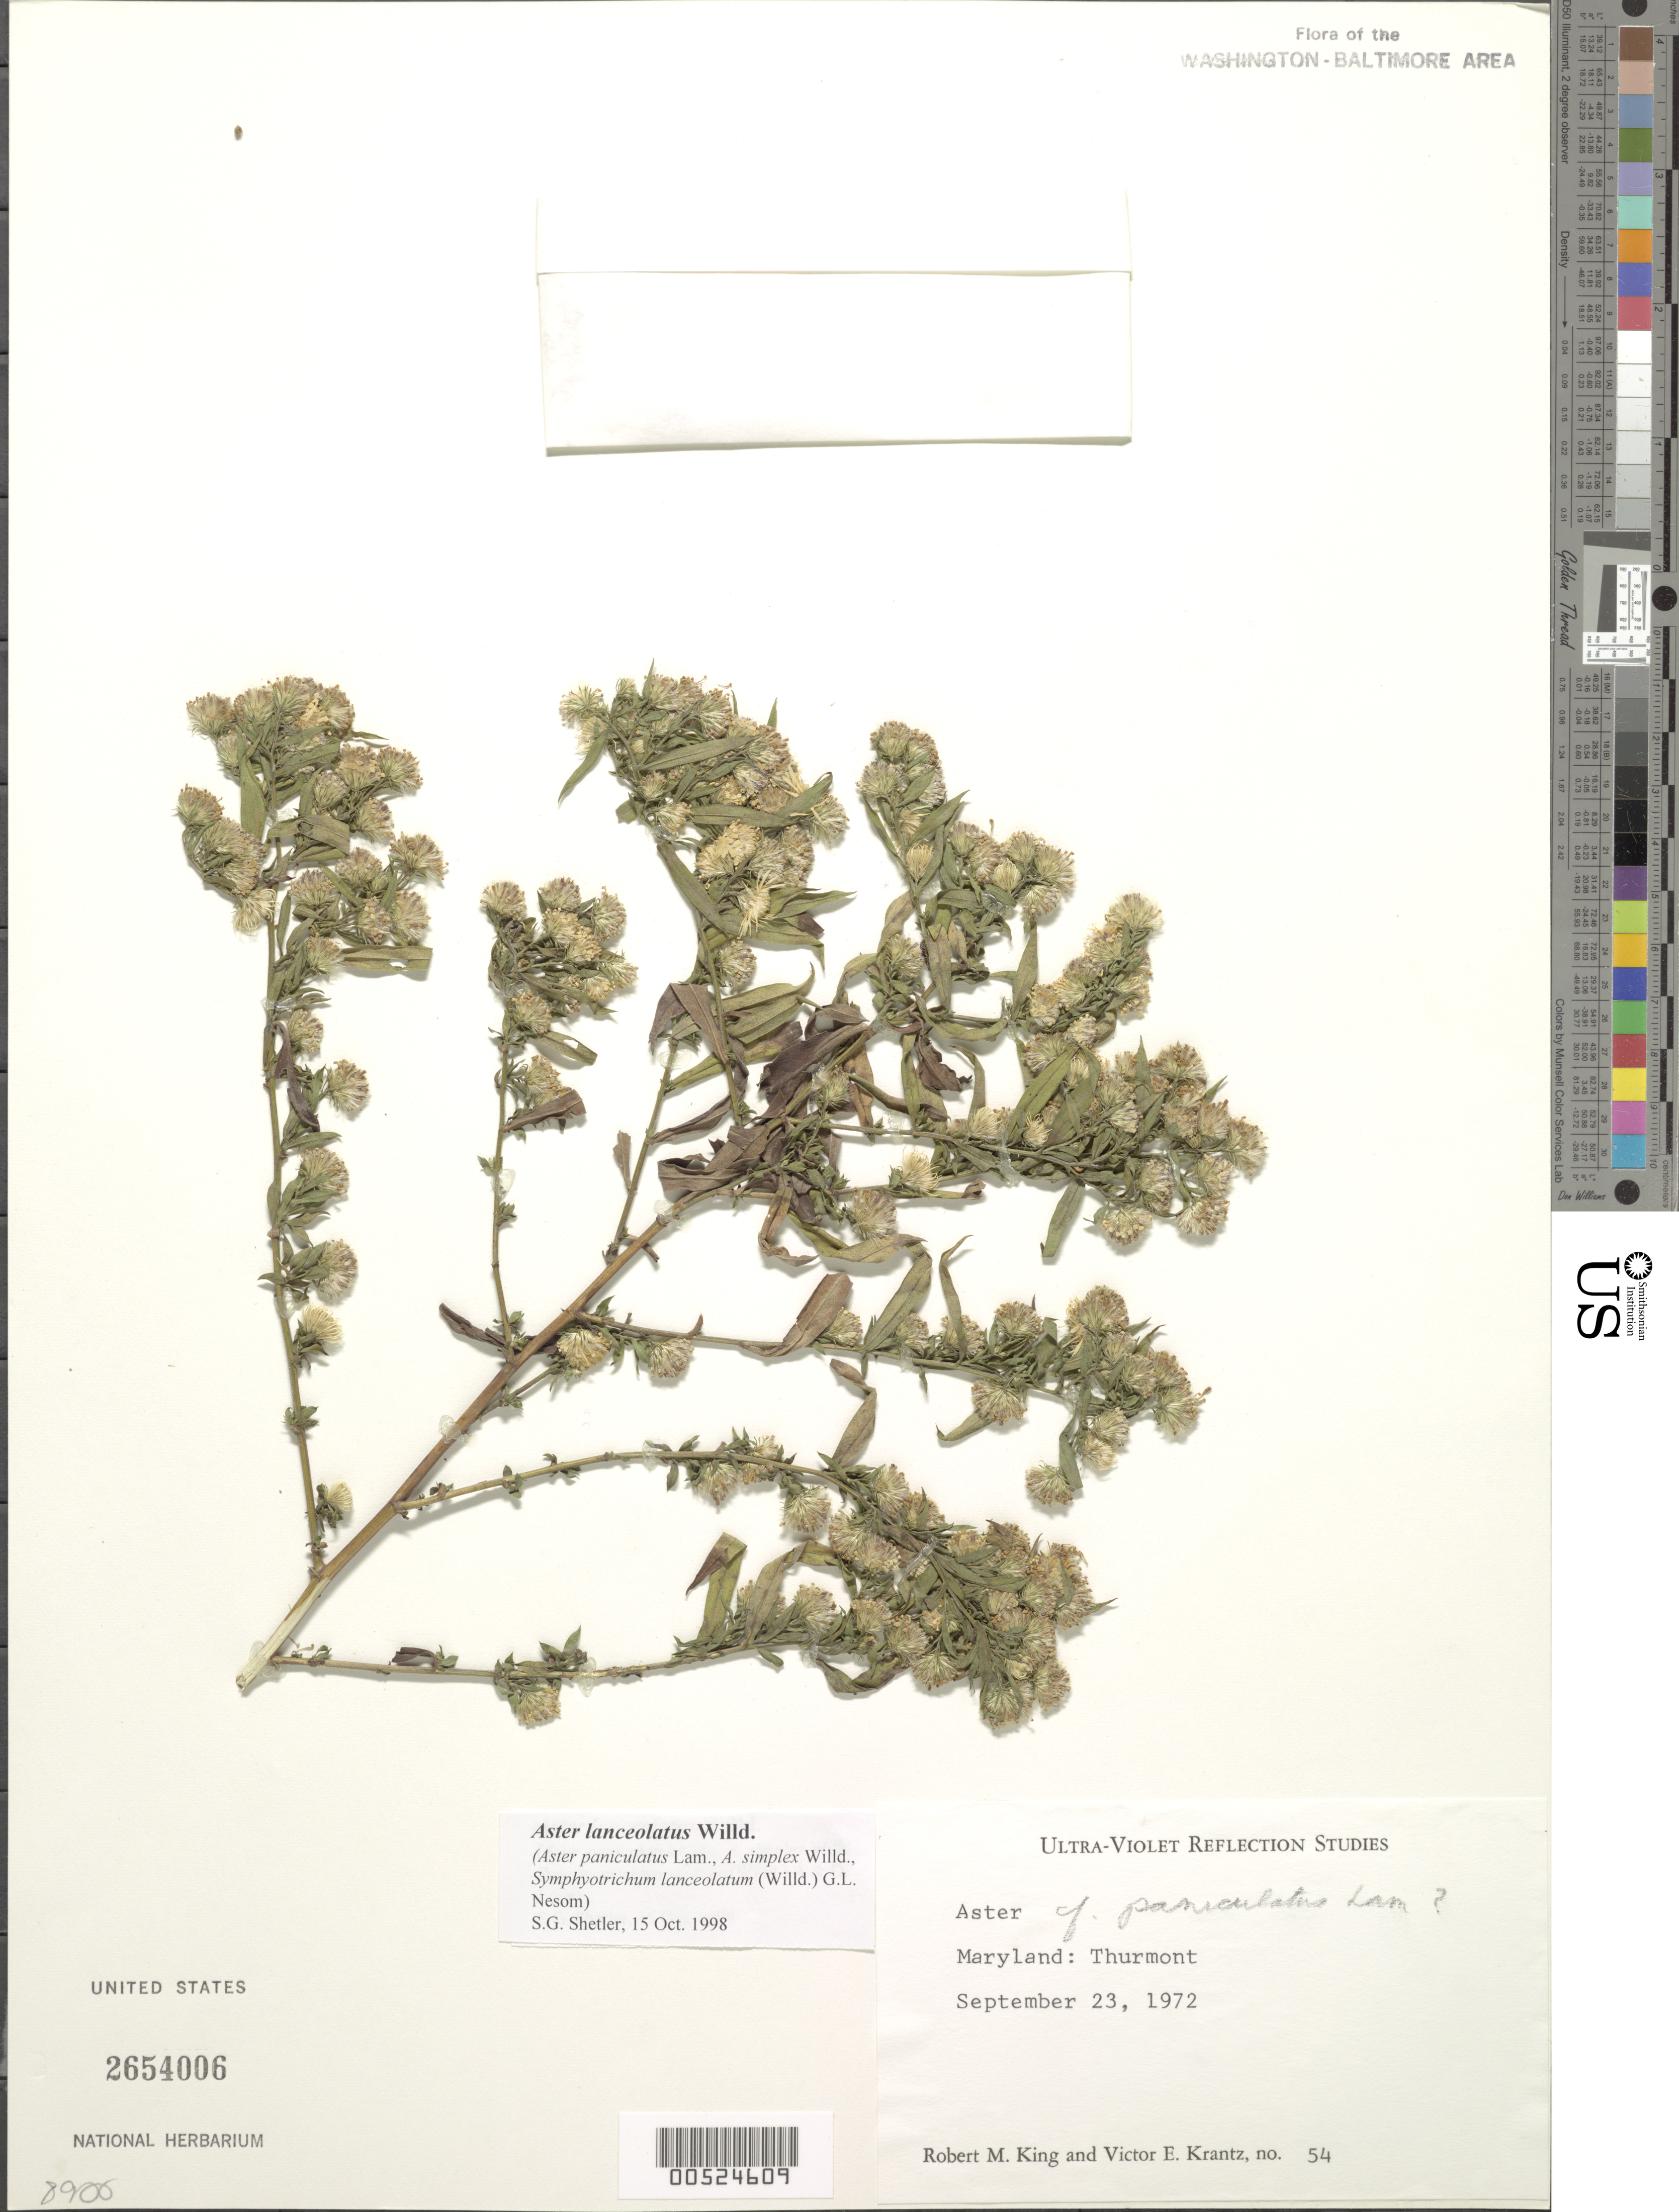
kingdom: Plantae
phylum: Tracheophyta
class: Magnoliopsida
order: Asterales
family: Asteraceae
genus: Symphyotrichum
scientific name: Symphyotrichum lanceolatum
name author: (Willd.) G.L. Nesom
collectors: R. M. King & V. Krantz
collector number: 54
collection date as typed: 23 Sep 1972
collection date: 1972-09-23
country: United States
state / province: Maryland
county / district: Frederick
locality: Thurmont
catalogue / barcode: US 2654006